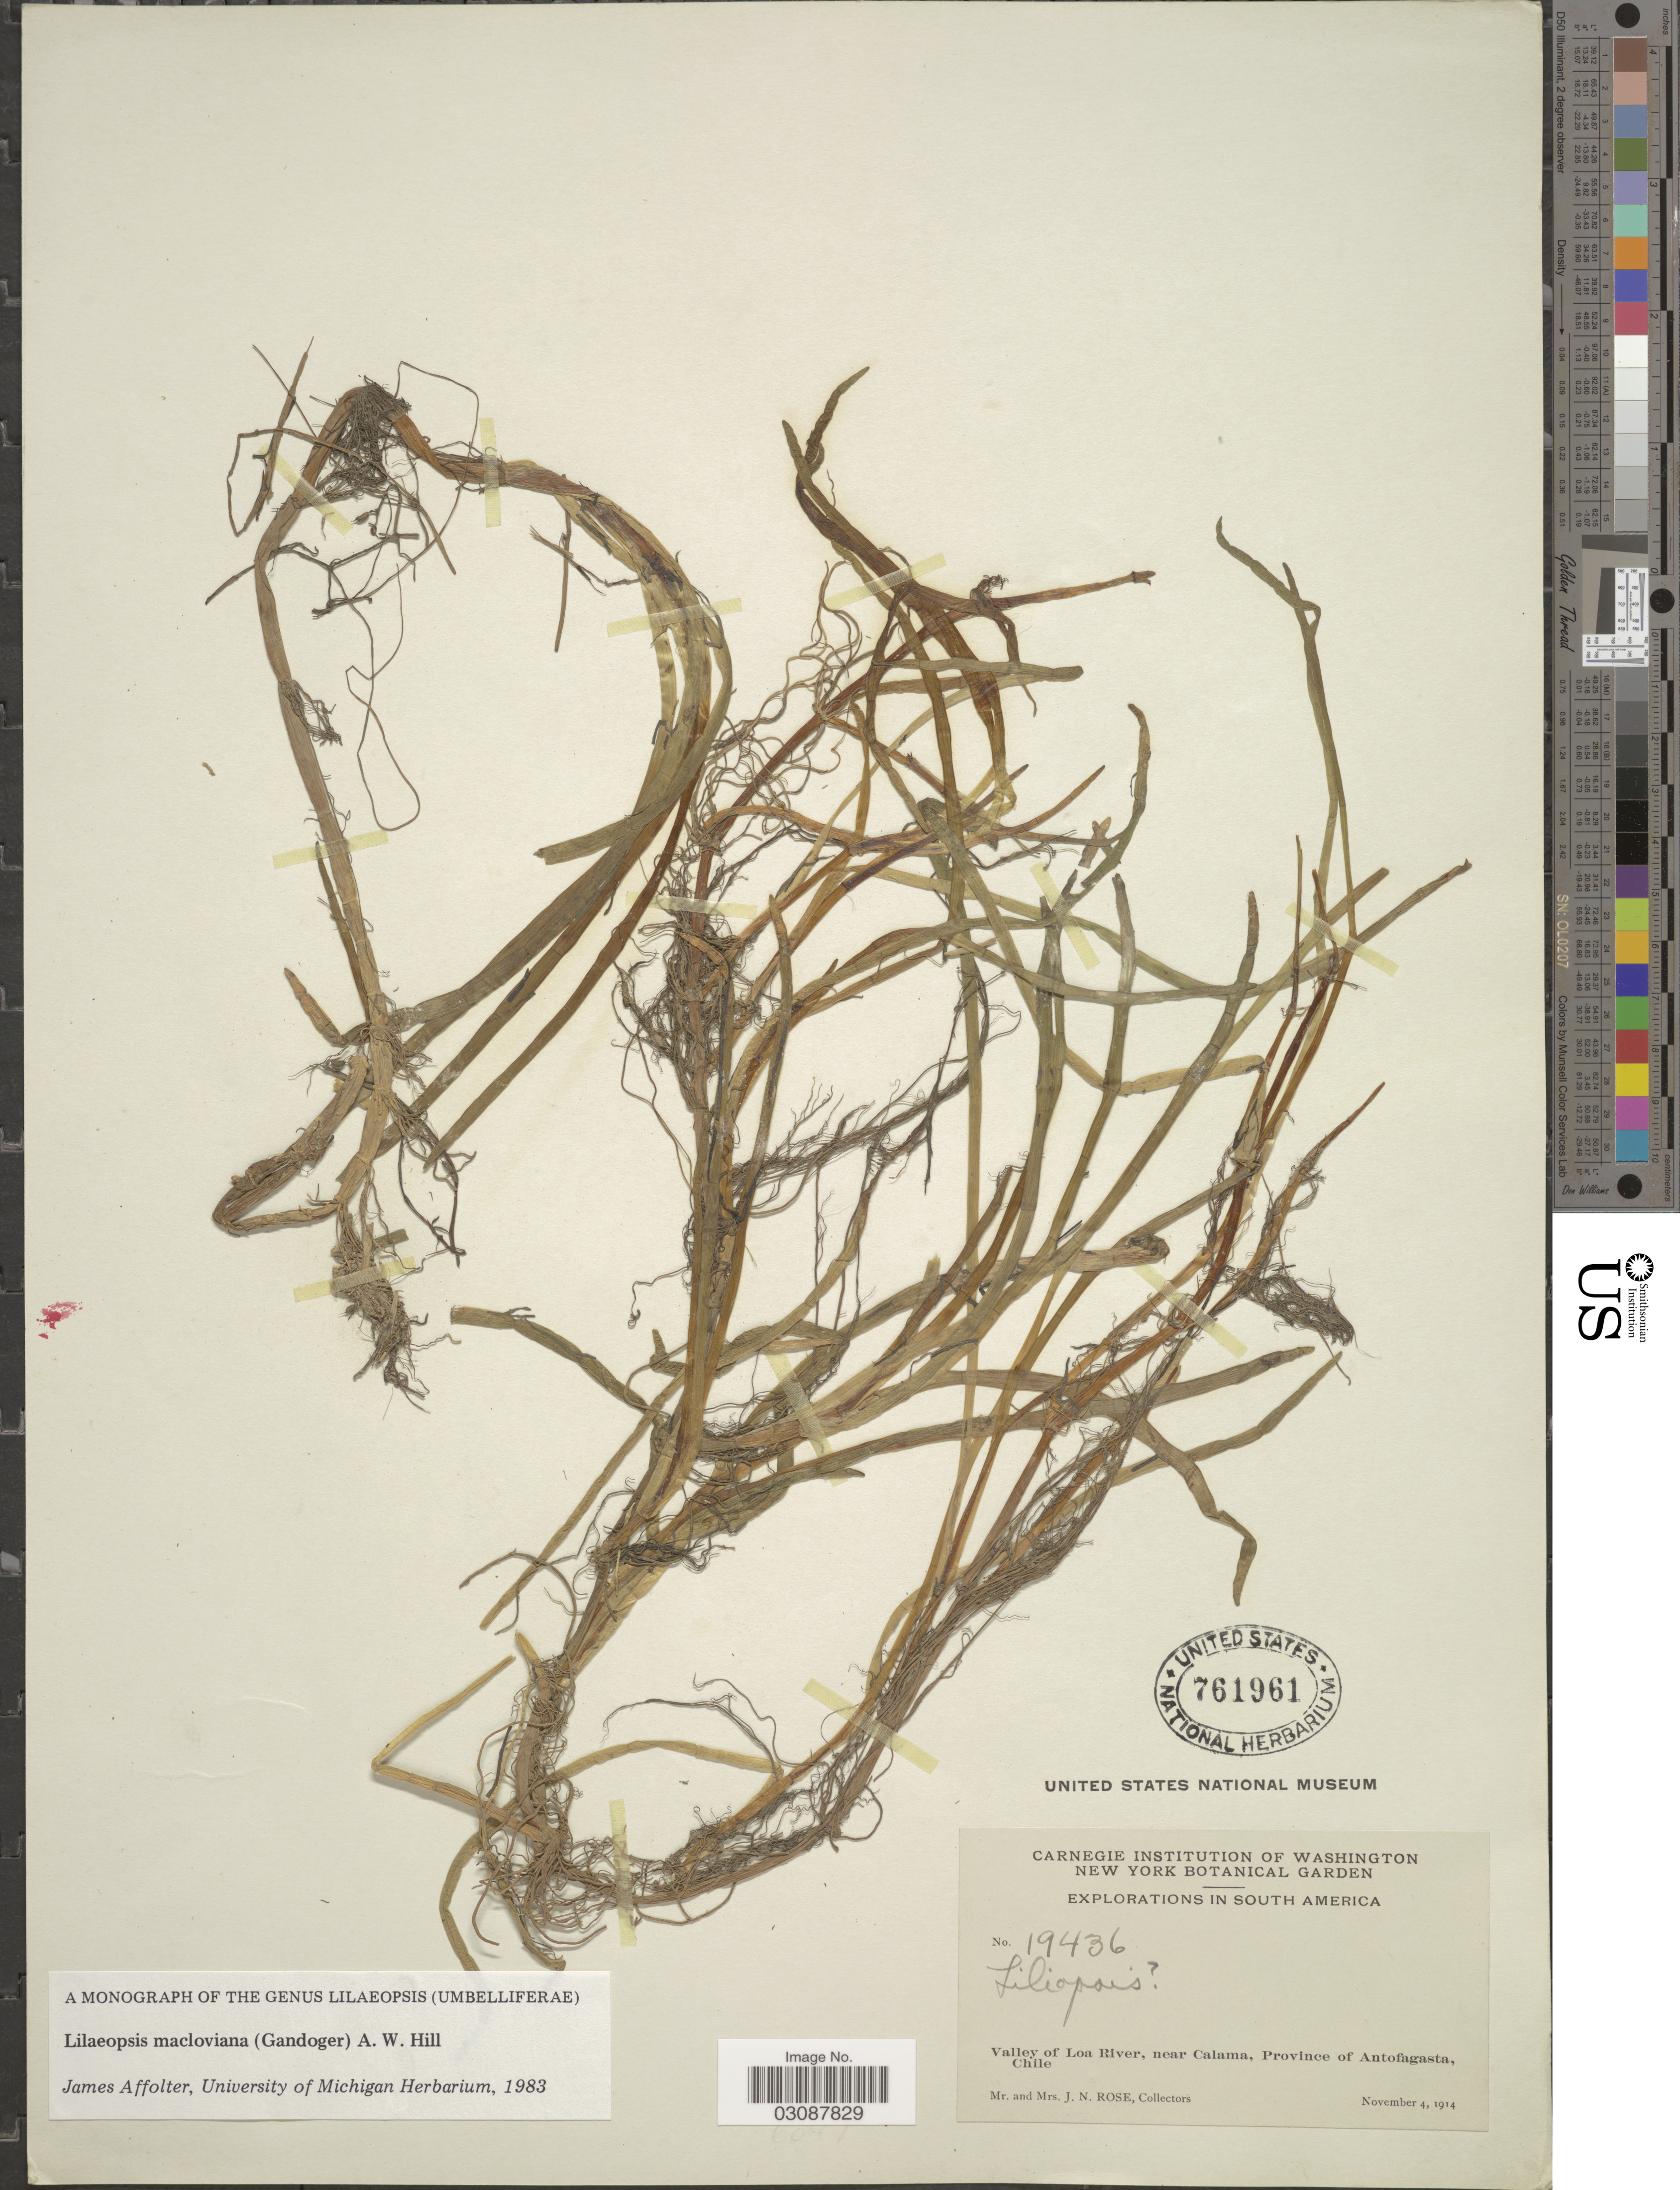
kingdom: Plantae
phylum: Tracheophyta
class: Magnoliopsida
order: Apiales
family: Apiaceae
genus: Lilaeopsis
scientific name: Lilaeopsis macloviana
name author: (Gand.) A.W. Hill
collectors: J. N. Rose & L. B. Rose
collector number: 19436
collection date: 1914-11-04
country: Chile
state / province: Antofagasta (II)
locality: Valley of Loa River, near Calama, Province of Antofagasta, Chile.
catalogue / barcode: US 761961